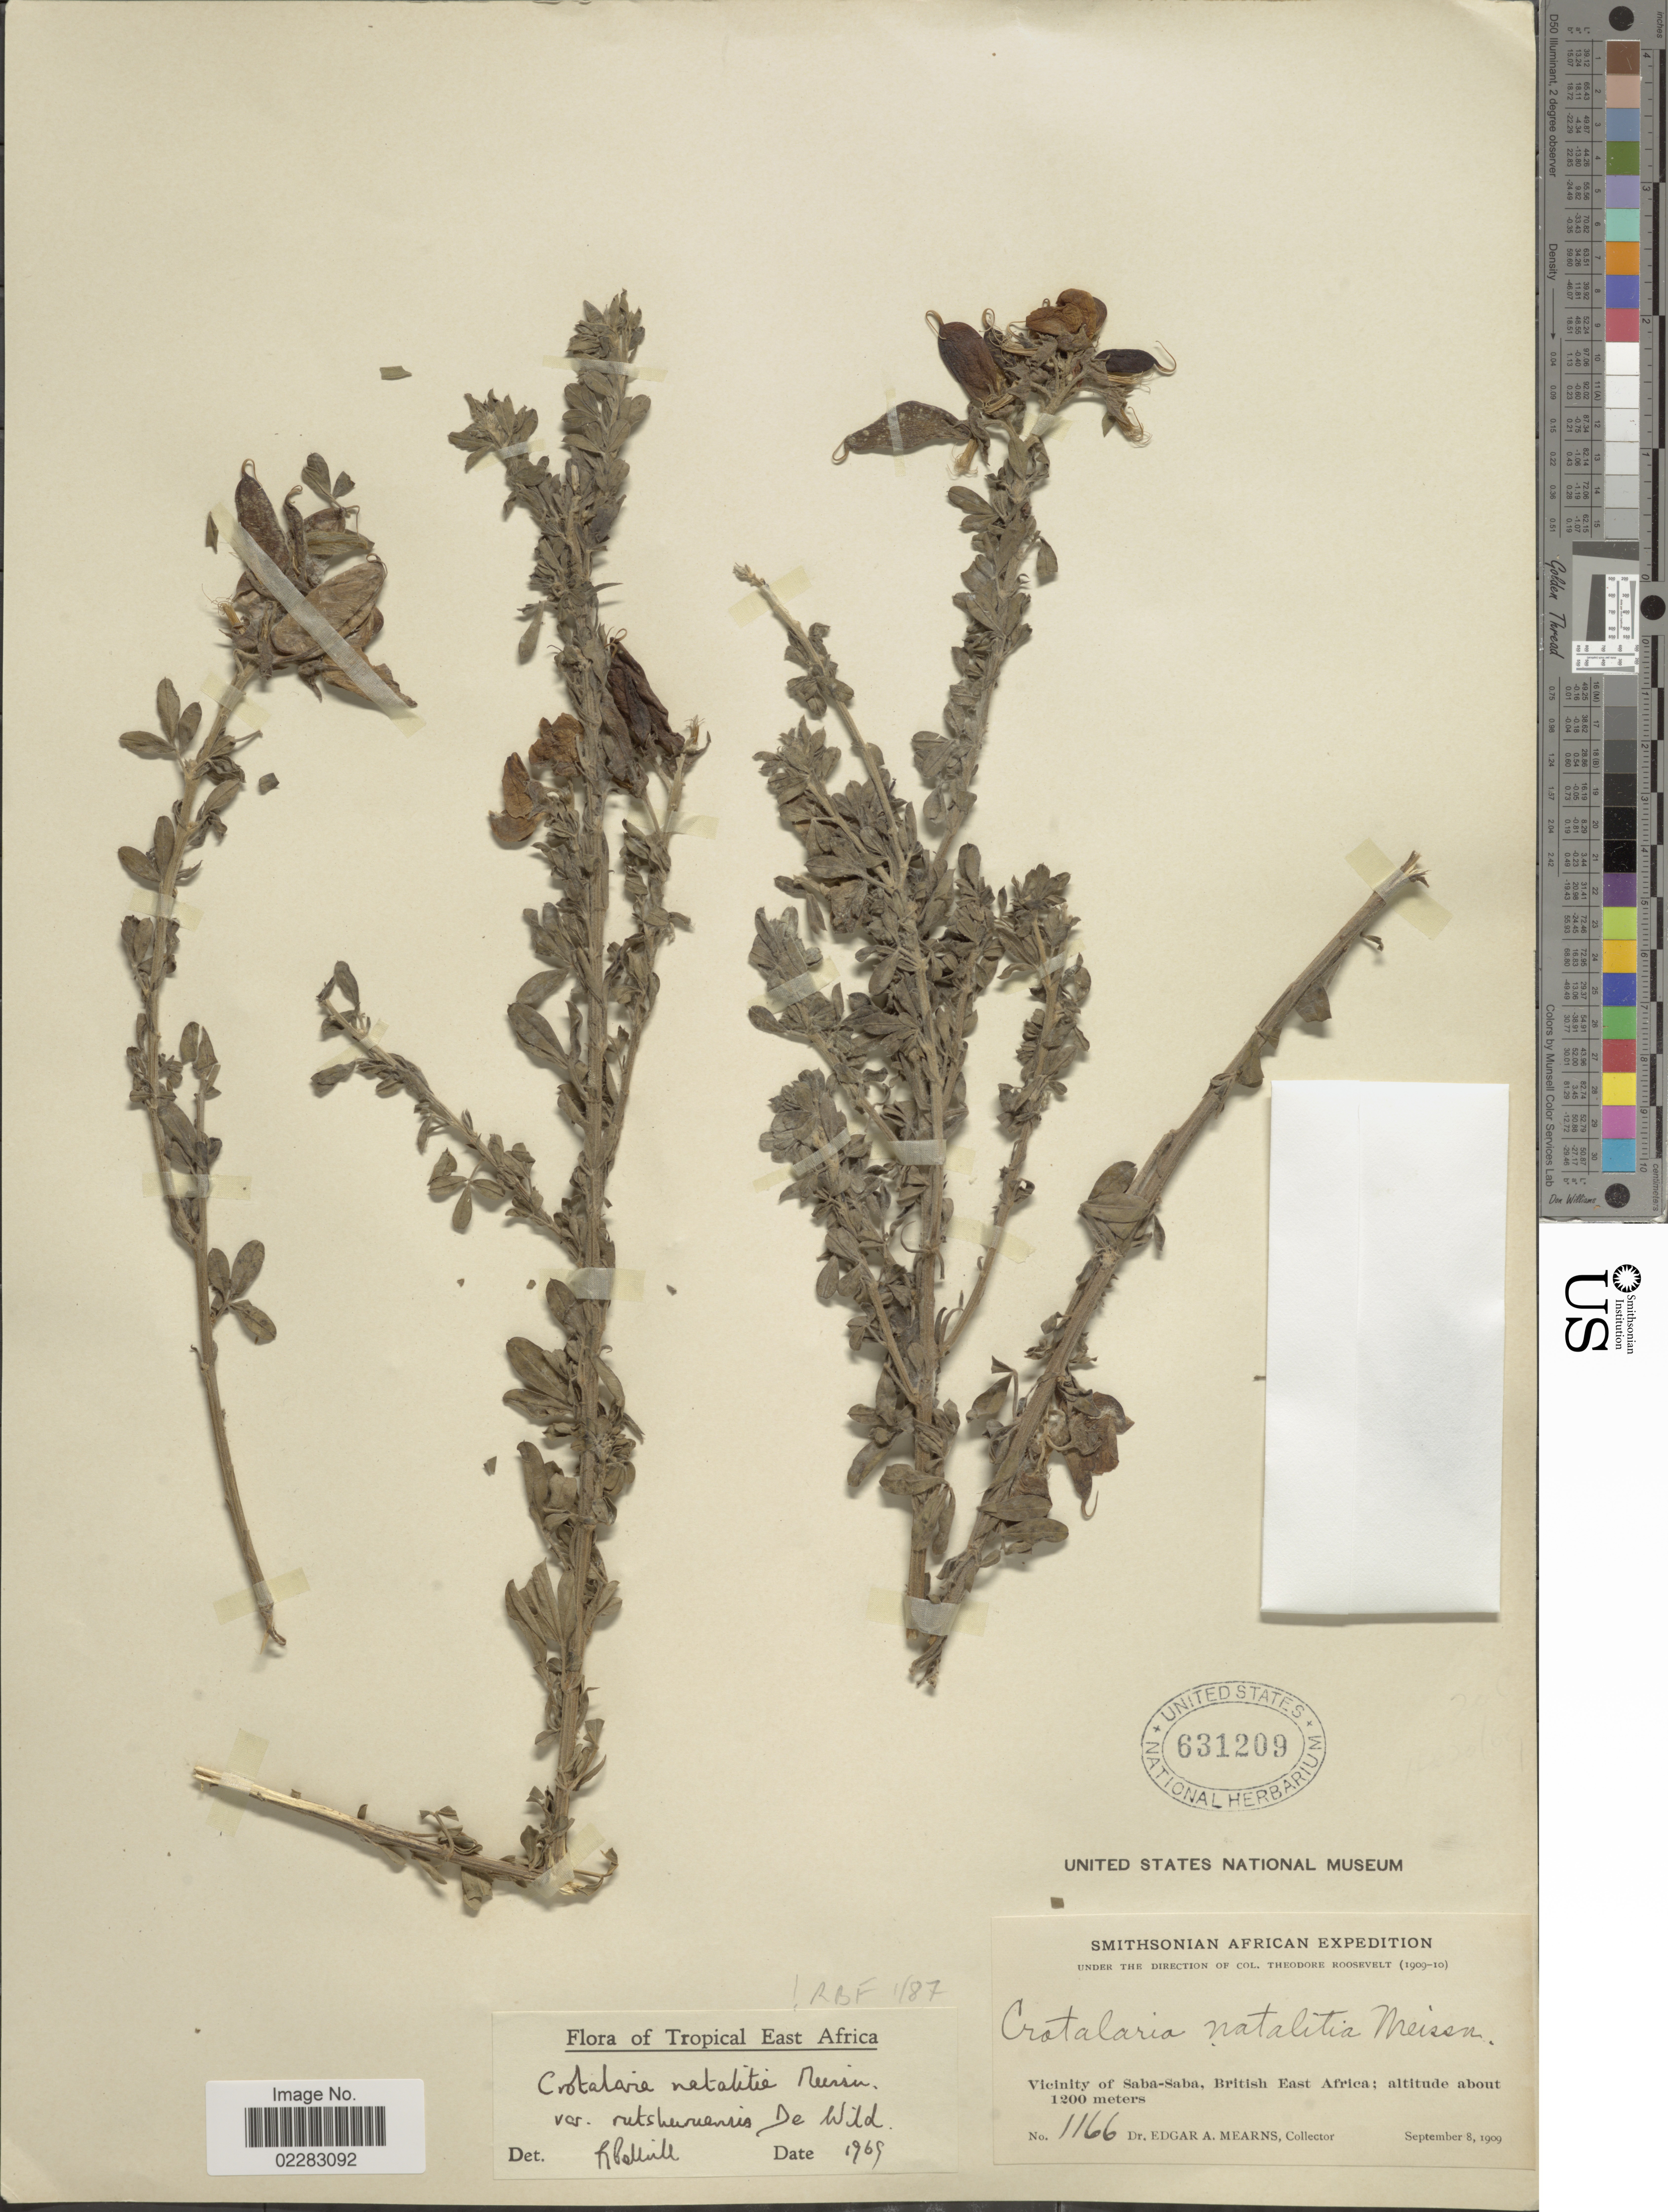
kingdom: Plantae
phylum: Tracheophyta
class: Magnoliopsida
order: Fabales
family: Fabaceae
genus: Crotalaria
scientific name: Crotalaria natalitia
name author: Meisn.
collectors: E. A. Mearns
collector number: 1166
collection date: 1909-09-08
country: Kenya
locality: Vicinity of Saba-Saba, British East Africa.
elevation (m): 1200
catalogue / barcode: US 631209